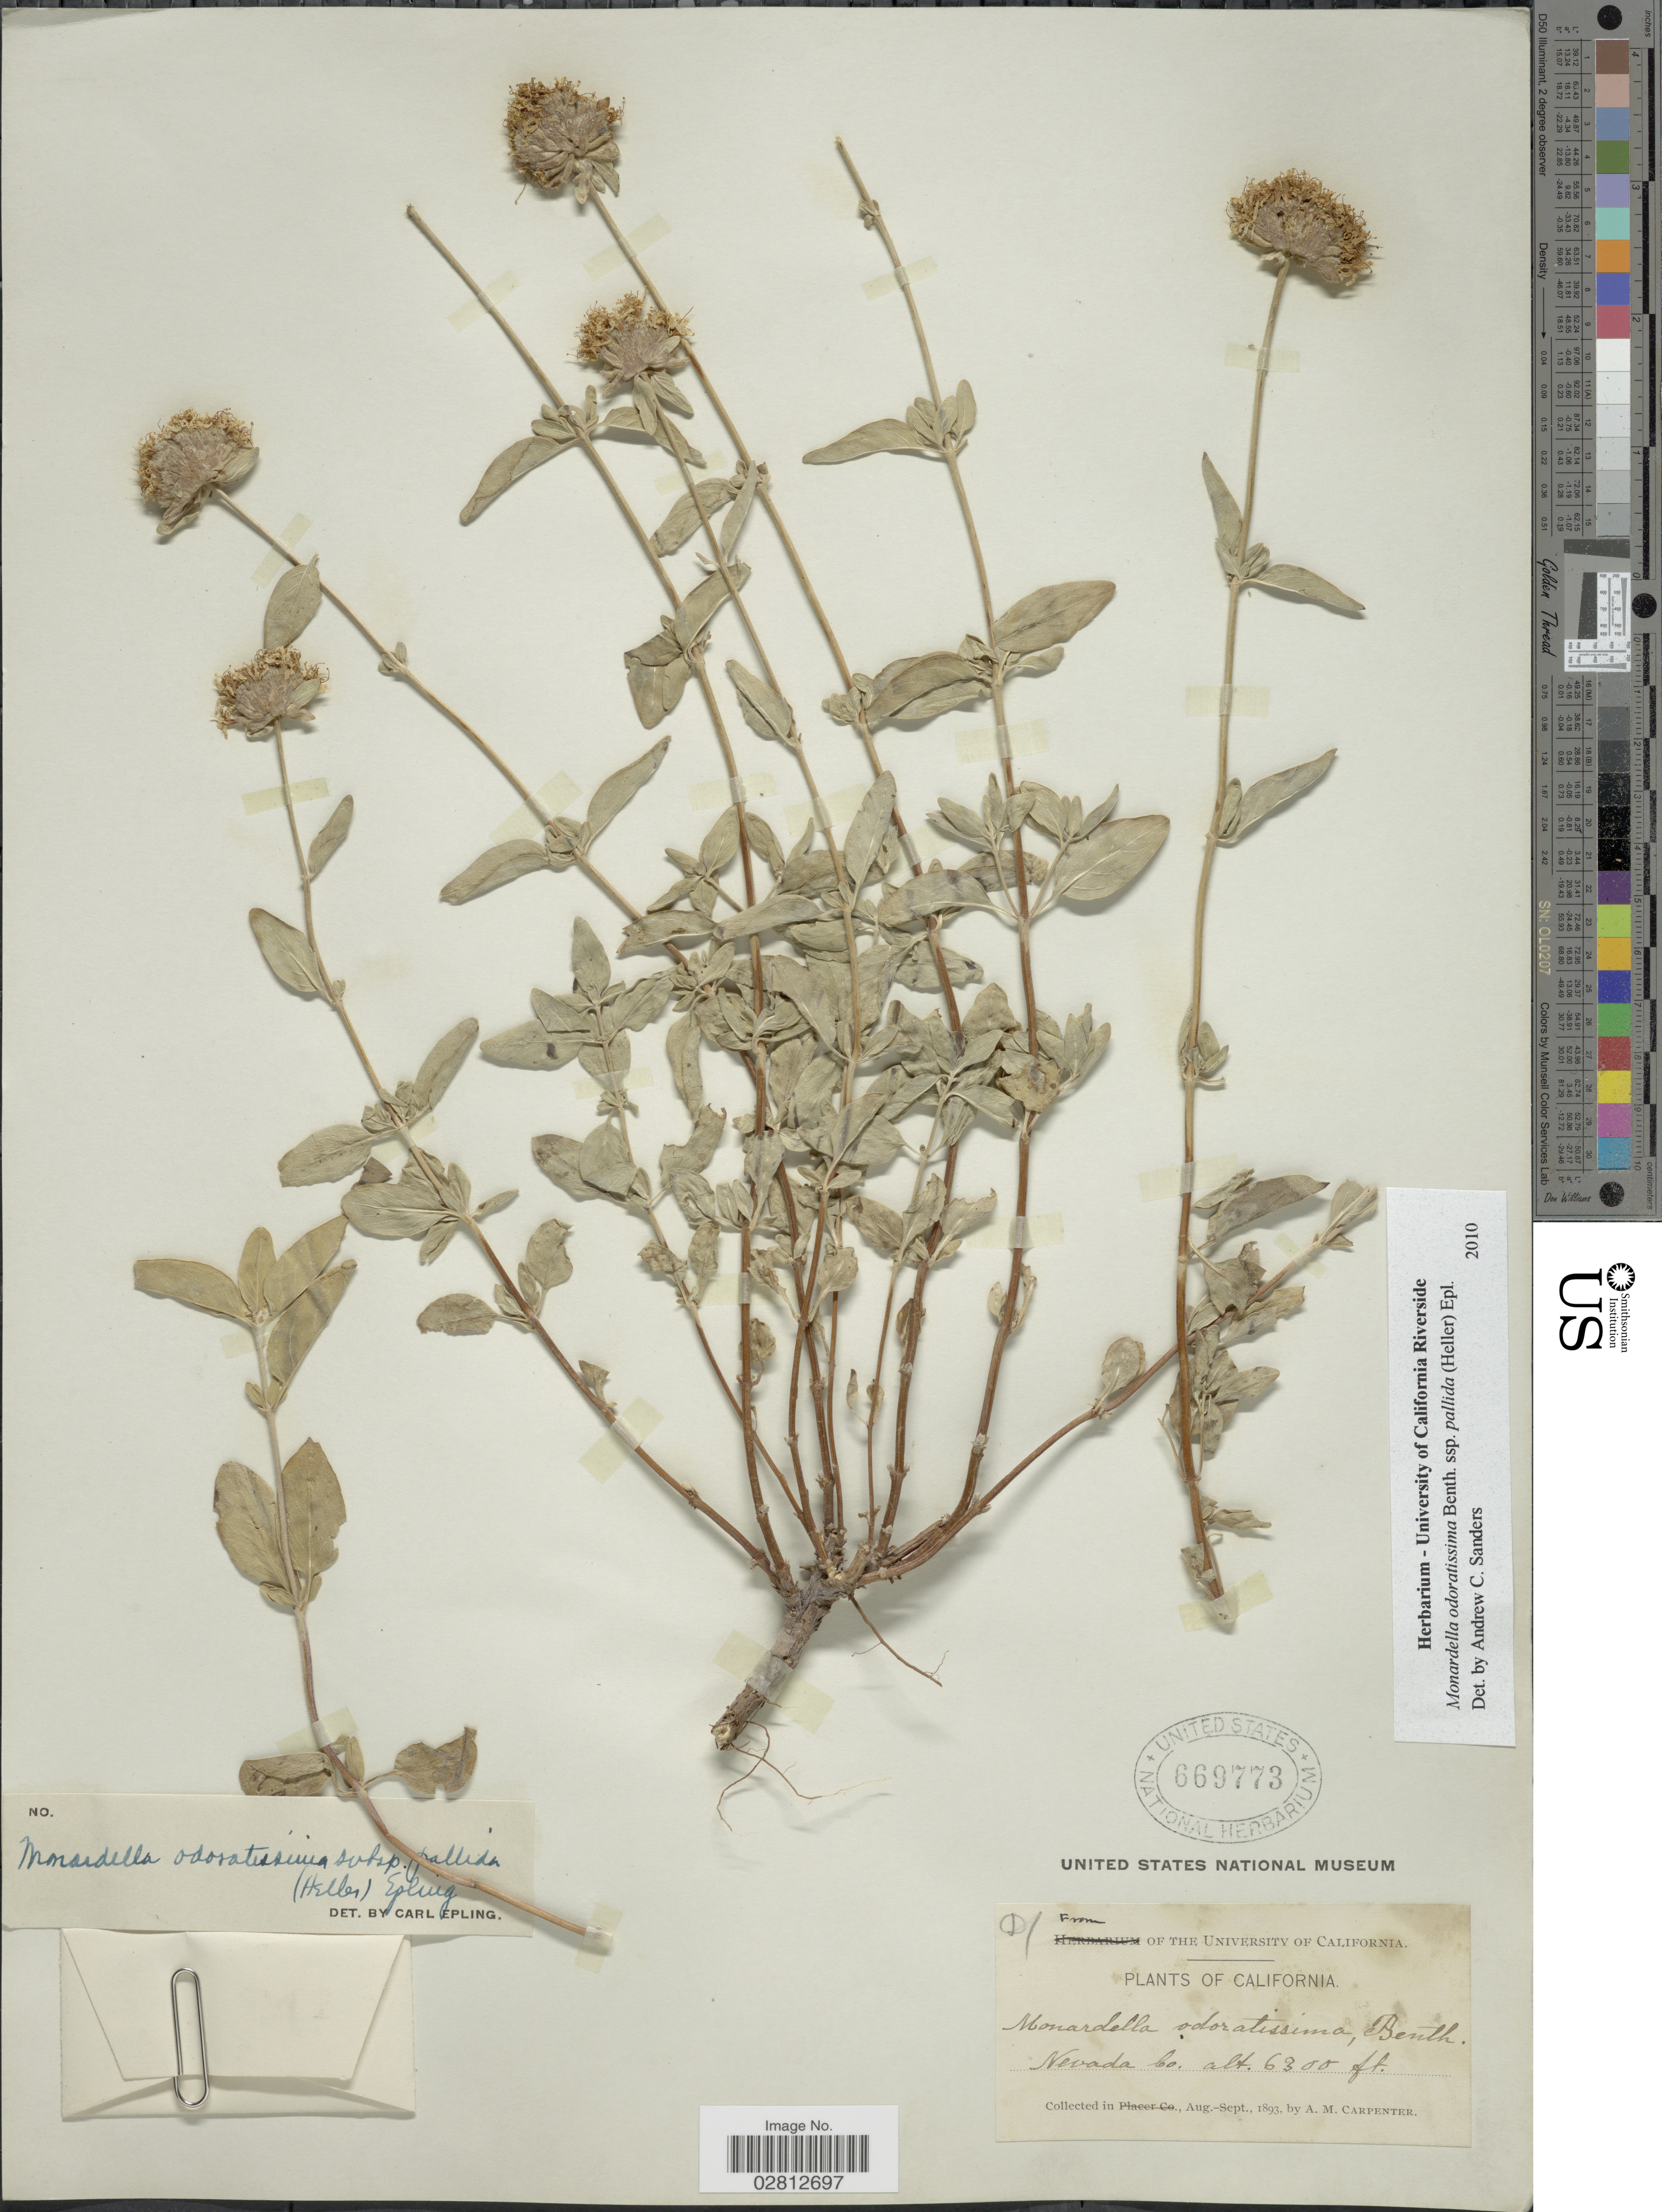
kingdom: Plantae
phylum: Tracheophyta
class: Magnoliopsida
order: Lamiales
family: Lamiaceae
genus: Monardella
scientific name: Monardella odoratissima subsp. pallida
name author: (A. Heller) Epling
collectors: A. Carpenter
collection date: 1893-08/1893-09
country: United States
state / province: California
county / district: Nevada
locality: Nevada Co.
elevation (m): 1920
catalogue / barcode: US 669773